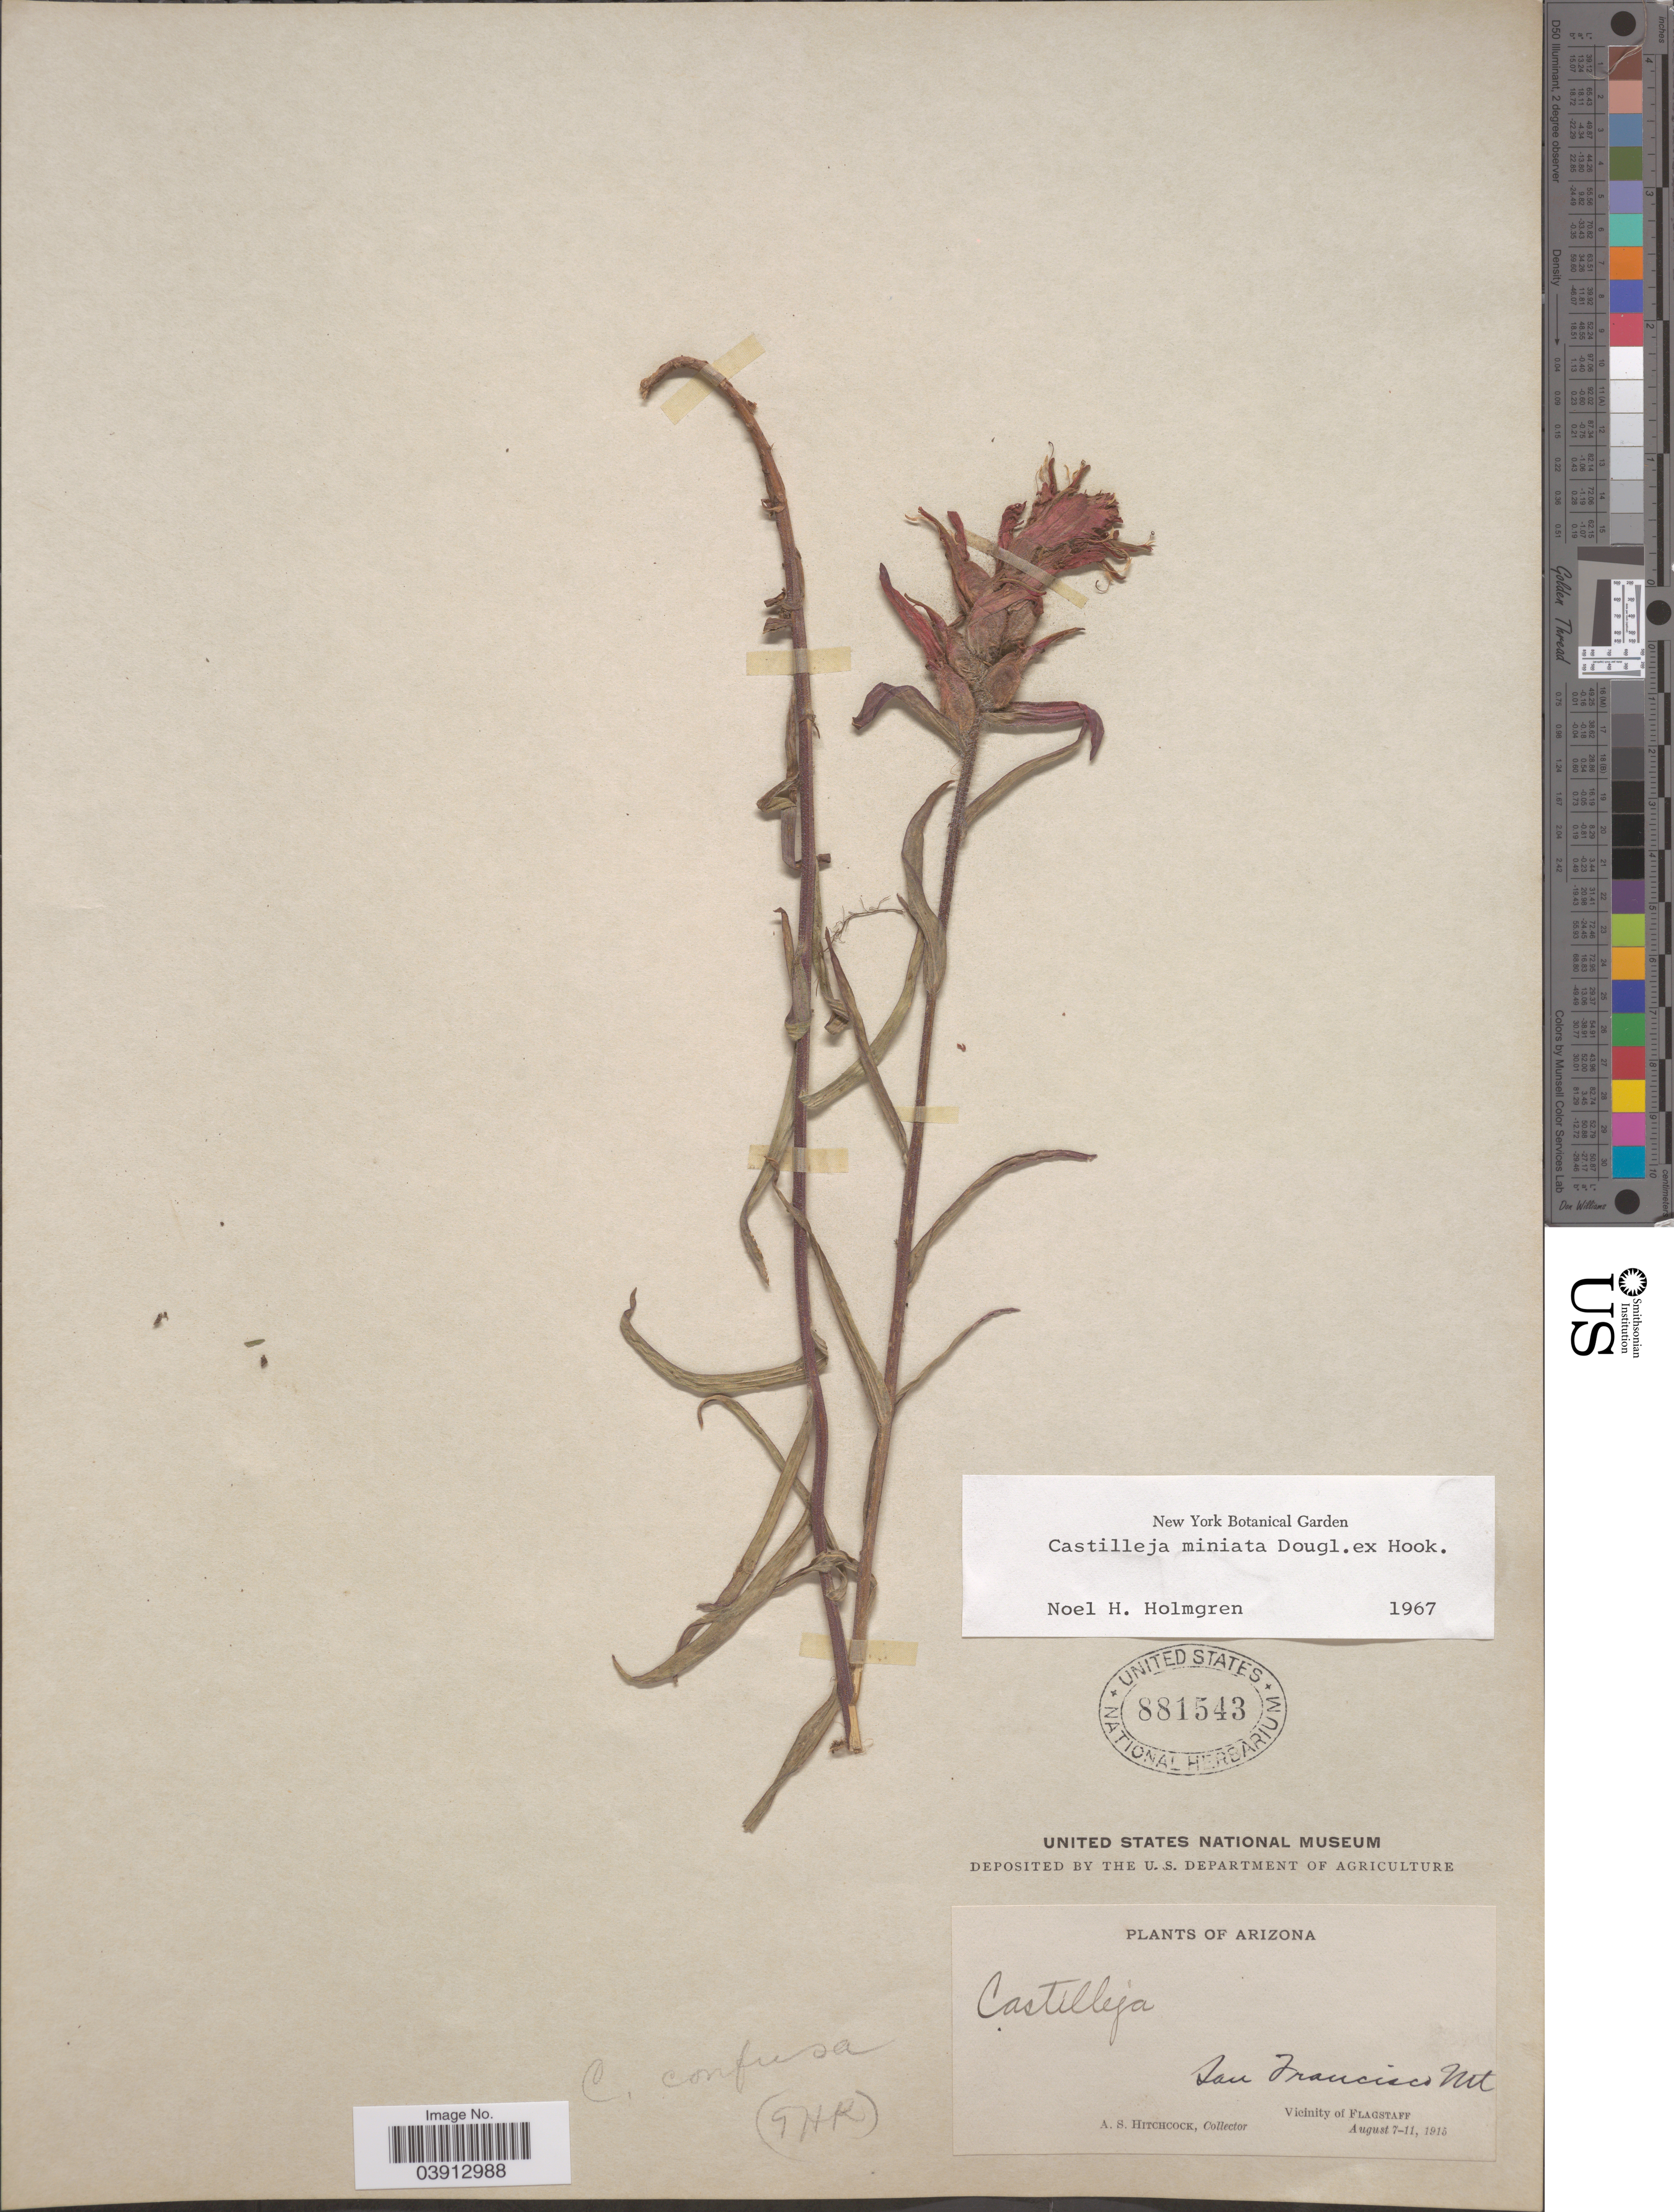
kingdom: Plantae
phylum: Tracheophyta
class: Magnoliopsida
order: Lamiales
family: Orobanchaceae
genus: Castilleja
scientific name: Castilleja miniata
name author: Douglas ex Hook.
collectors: A. S. Hitchcock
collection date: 1915-08-07/1915-08-11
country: United States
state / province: Arizona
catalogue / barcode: US 881543